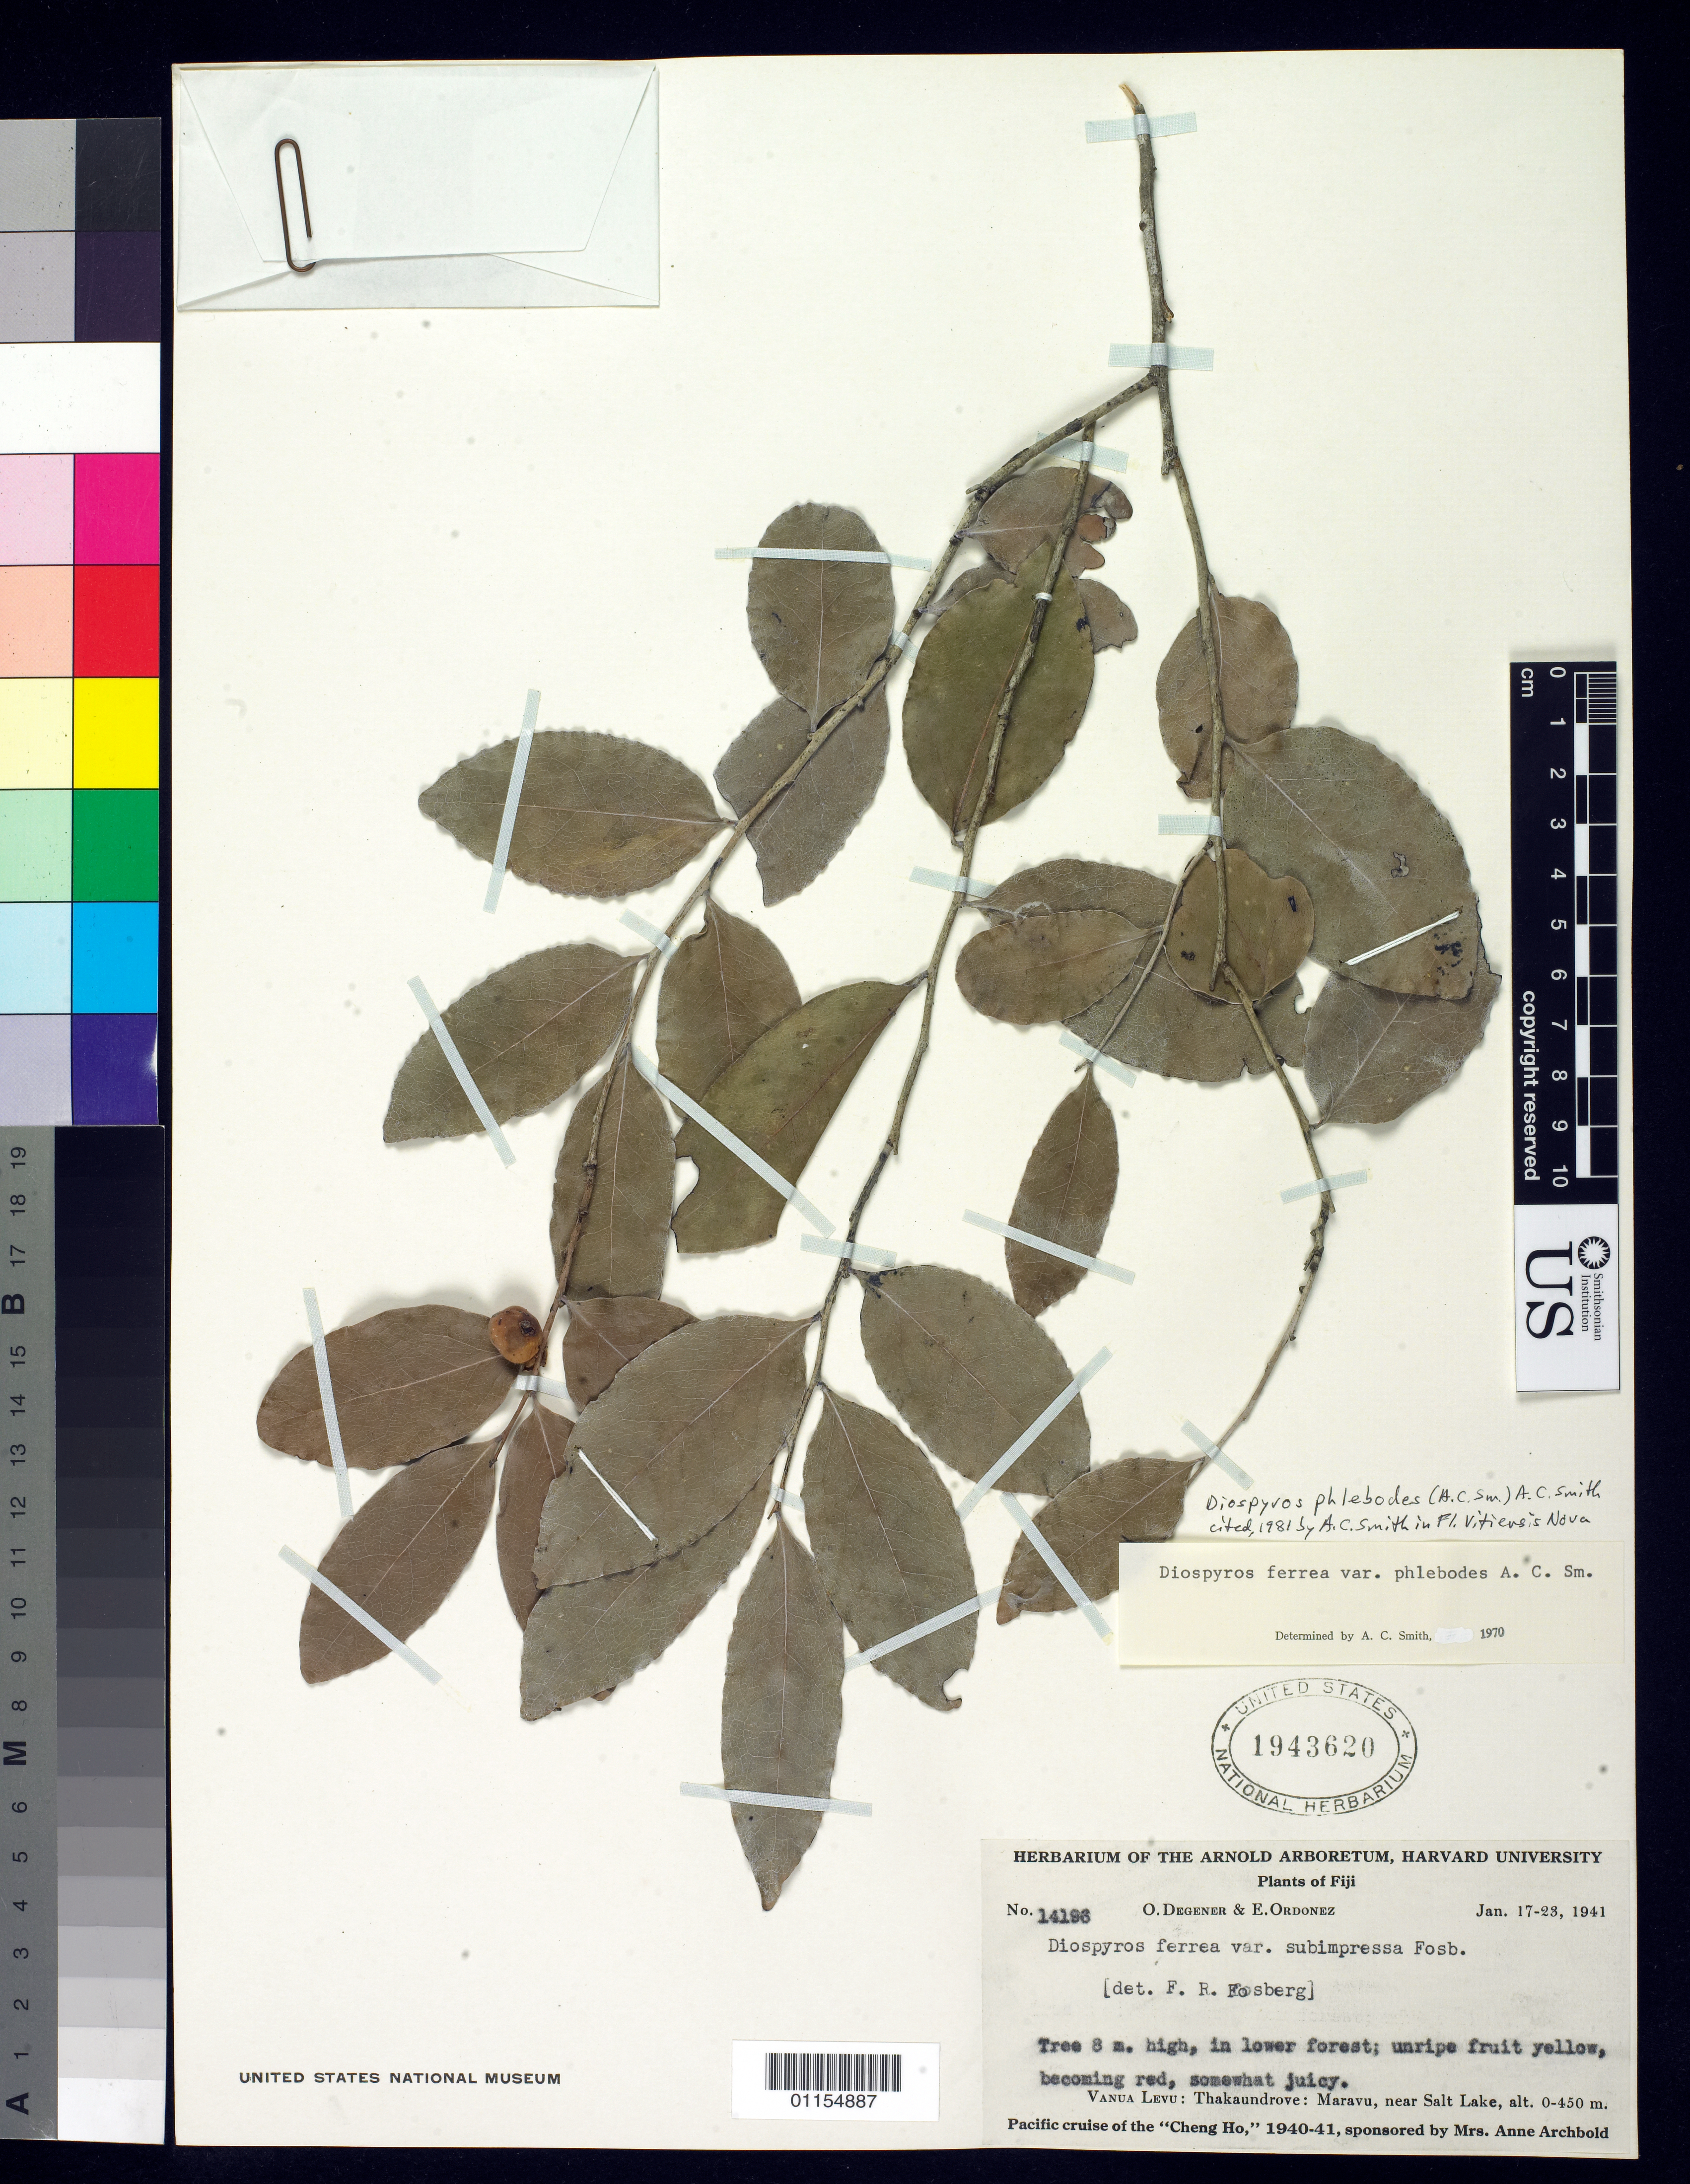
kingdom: Plantae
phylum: Tracheophyta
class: Magnoliopsida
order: Ericales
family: Ebenaceae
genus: Diospyros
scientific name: Diospyros phlebodes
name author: (A.C. Sm.) A.C. Sm.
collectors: O. Degener & E. Ordonez.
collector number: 14193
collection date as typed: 17 Jan 1941 to 23 Jan 1941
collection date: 1941-01-17/1941-01-23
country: Fiji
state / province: Northern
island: Vanua Levu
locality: Thakaundrove, Maravu, near Salt Lake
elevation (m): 0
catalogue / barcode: US 1943620